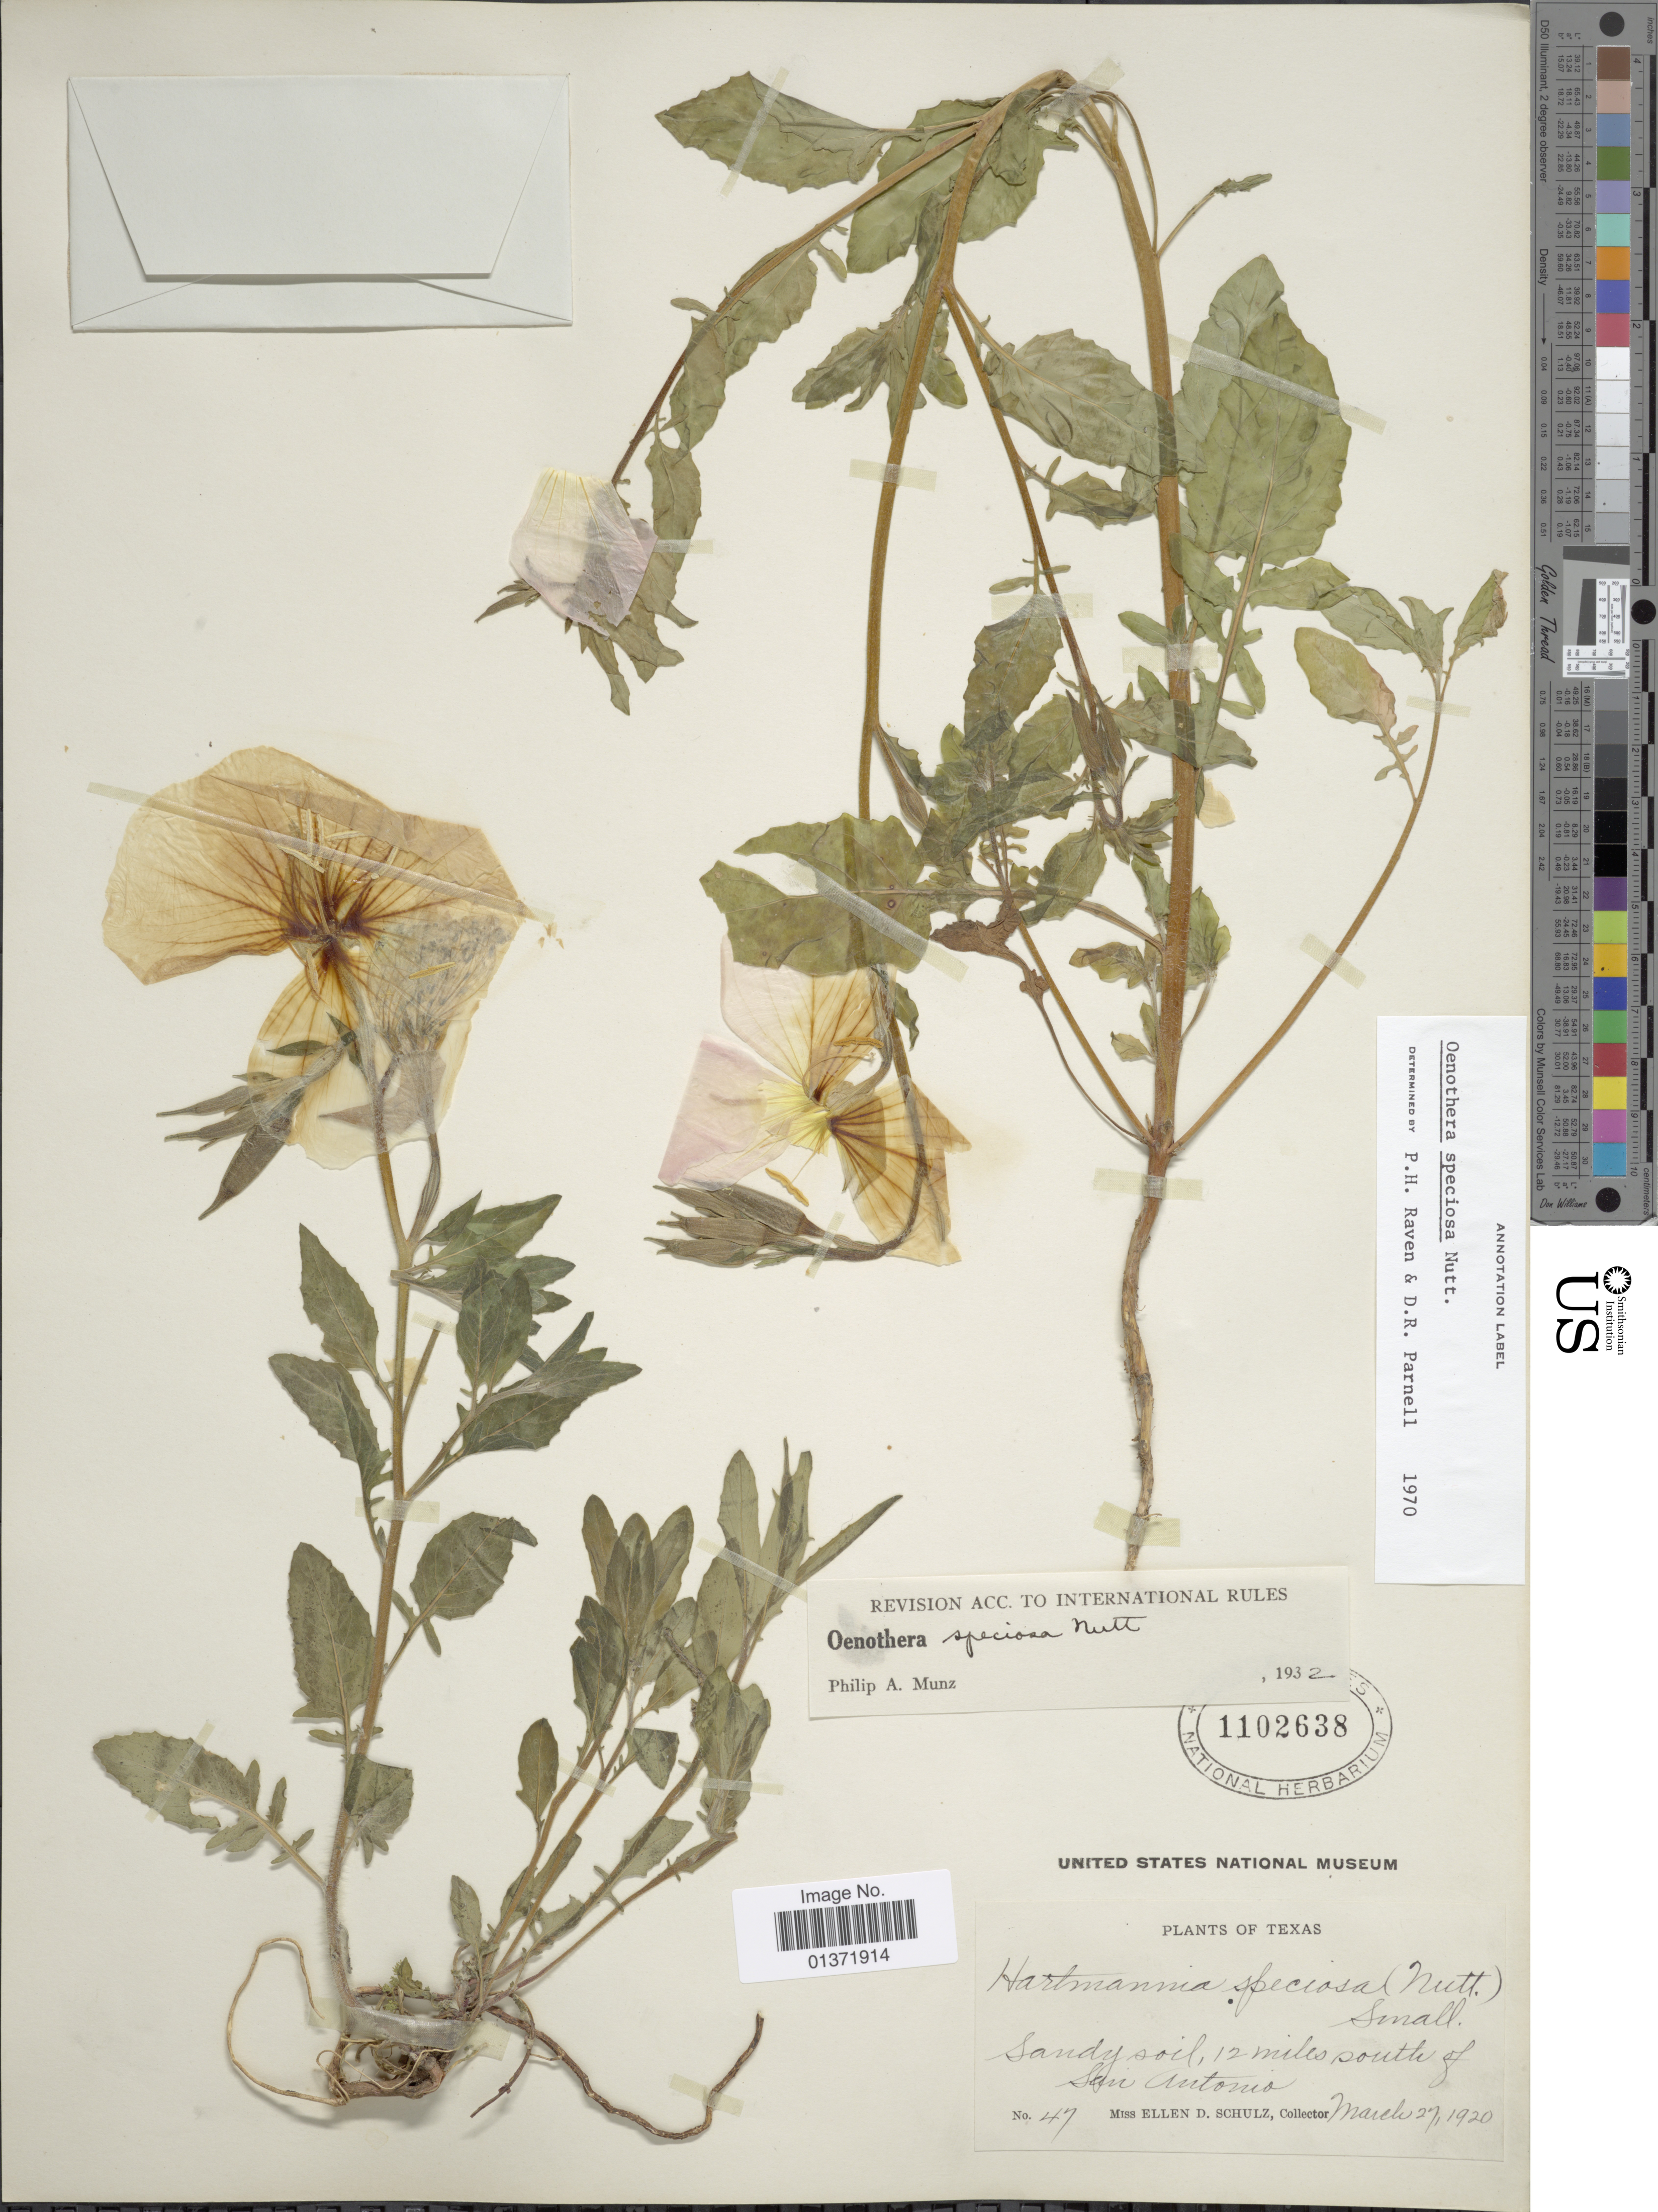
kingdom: Plantae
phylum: Tracheophyta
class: Magnoliopsida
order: Myrtales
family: Onagraceae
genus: Oenothera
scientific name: Oenothera speciosa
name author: Nutt.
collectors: E. D. Schulz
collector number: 47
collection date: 1920-03-27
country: United States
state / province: Texas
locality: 12 miles south of San Antonio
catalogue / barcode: US 1102638